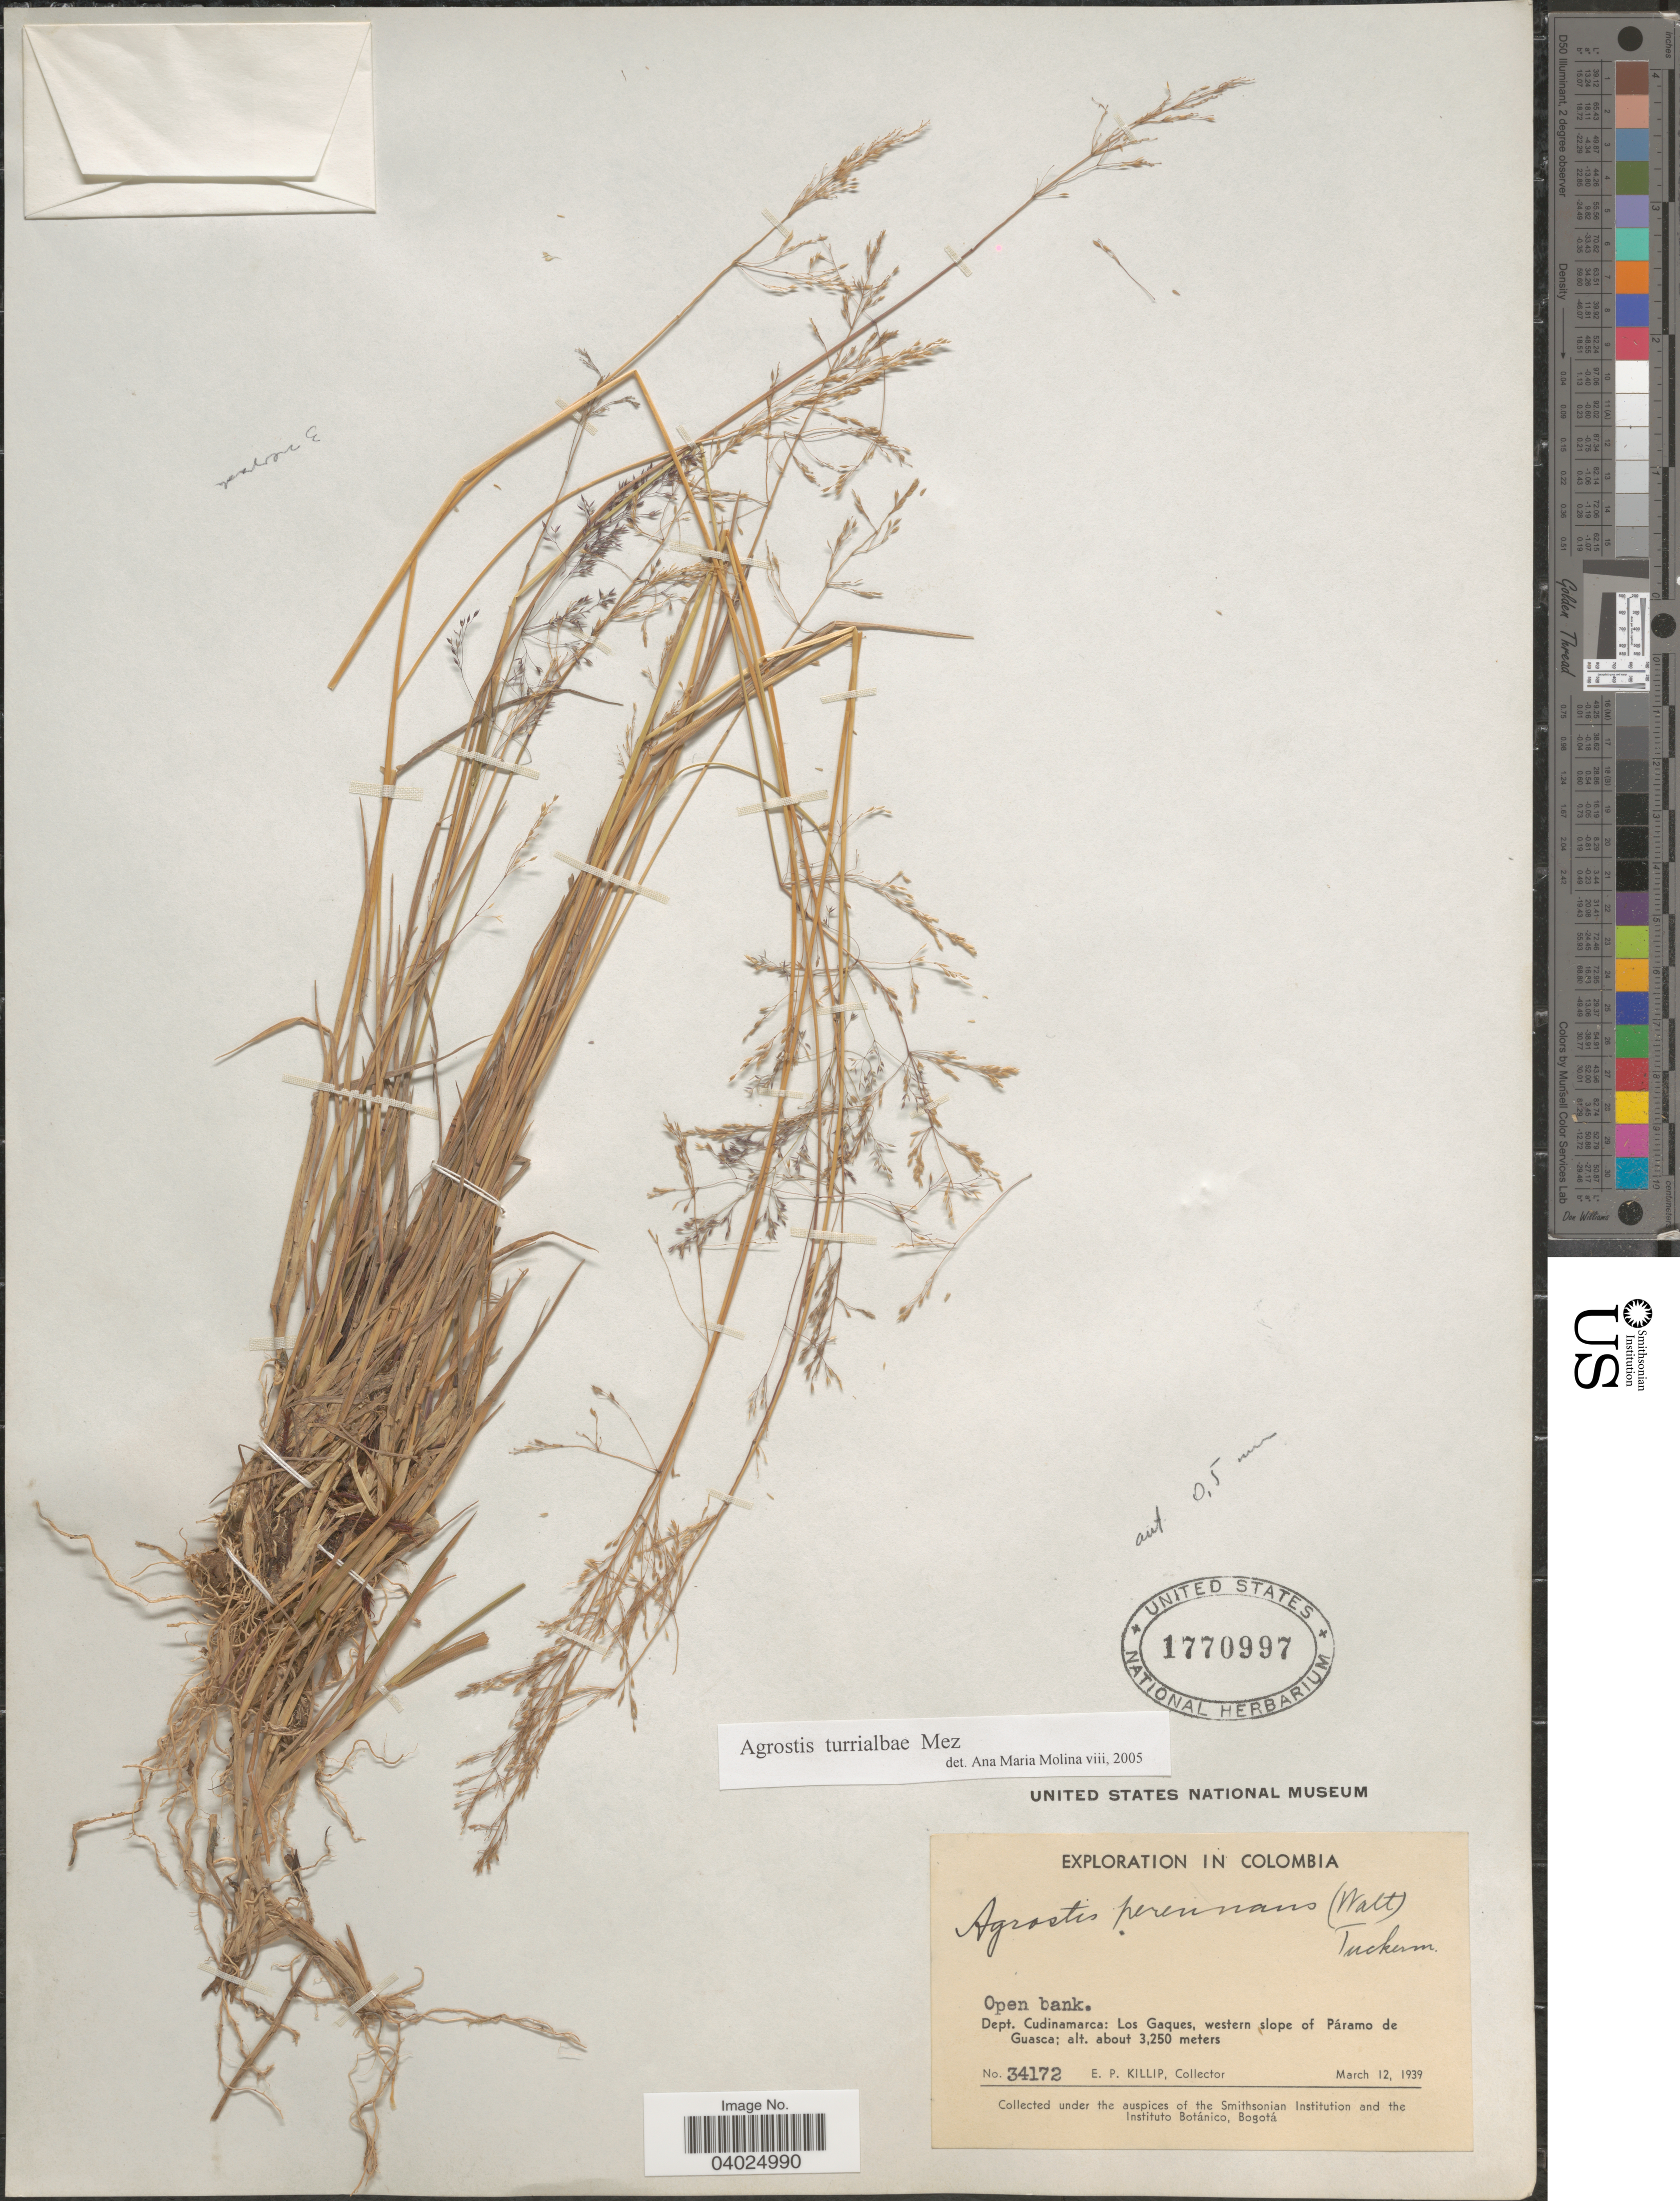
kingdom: Plantae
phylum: Tracheophyta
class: Liliopsida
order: Poales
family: Poaceae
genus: Agrostis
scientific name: Agrostis turrialbae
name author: Mez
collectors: E. P. Killip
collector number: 34172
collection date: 1939-03-12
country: Colombia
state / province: Cundinamarca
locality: Dept. Cudinamarca: Los Gaques, western slope of Páramo de Guasca.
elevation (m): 3250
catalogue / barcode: US 1770997